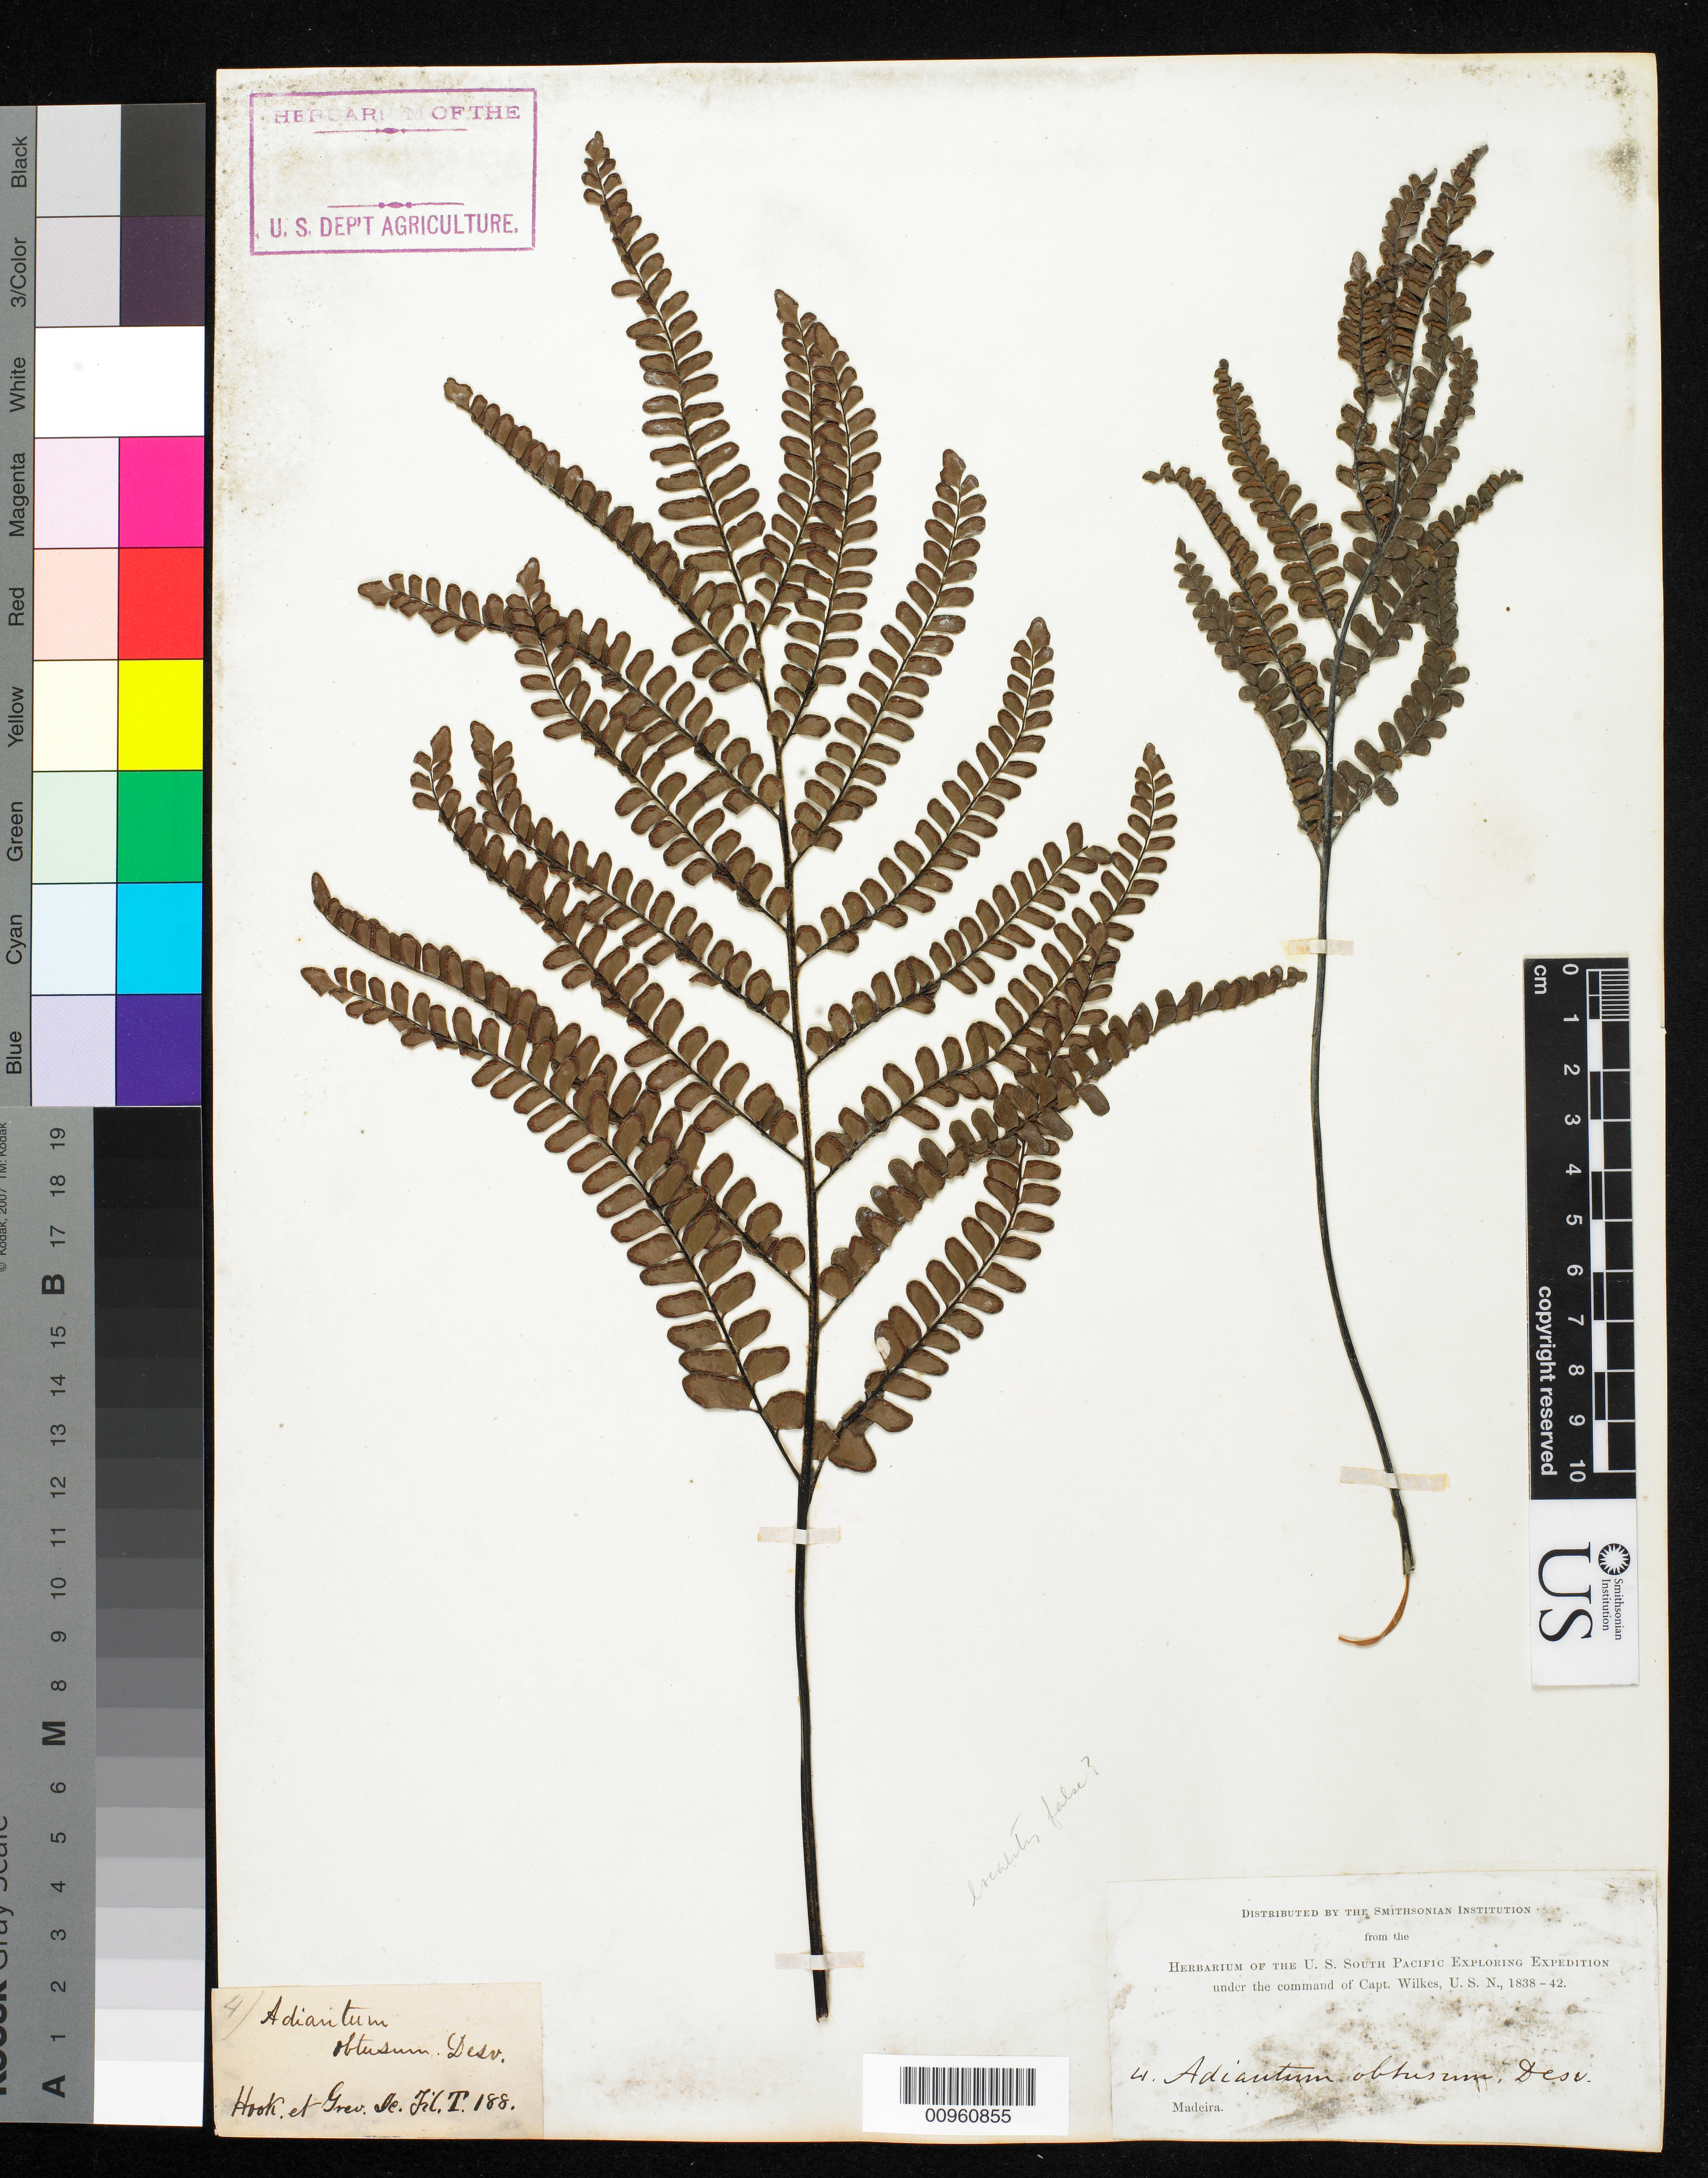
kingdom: Plantae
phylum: Tracheophyta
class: Polypodiopsida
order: Polypodiales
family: Pteridaceae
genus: Adiantum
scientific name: Adiantum serratodentatum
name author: Humb. & Bonpl. ex Willd.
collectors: Wilkes Explor. Exped.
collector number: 4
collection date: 1838/1842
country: Portugal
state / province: Madeira (Aut. Reg.)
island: Madeira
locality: Funchal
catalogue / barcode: US 98652